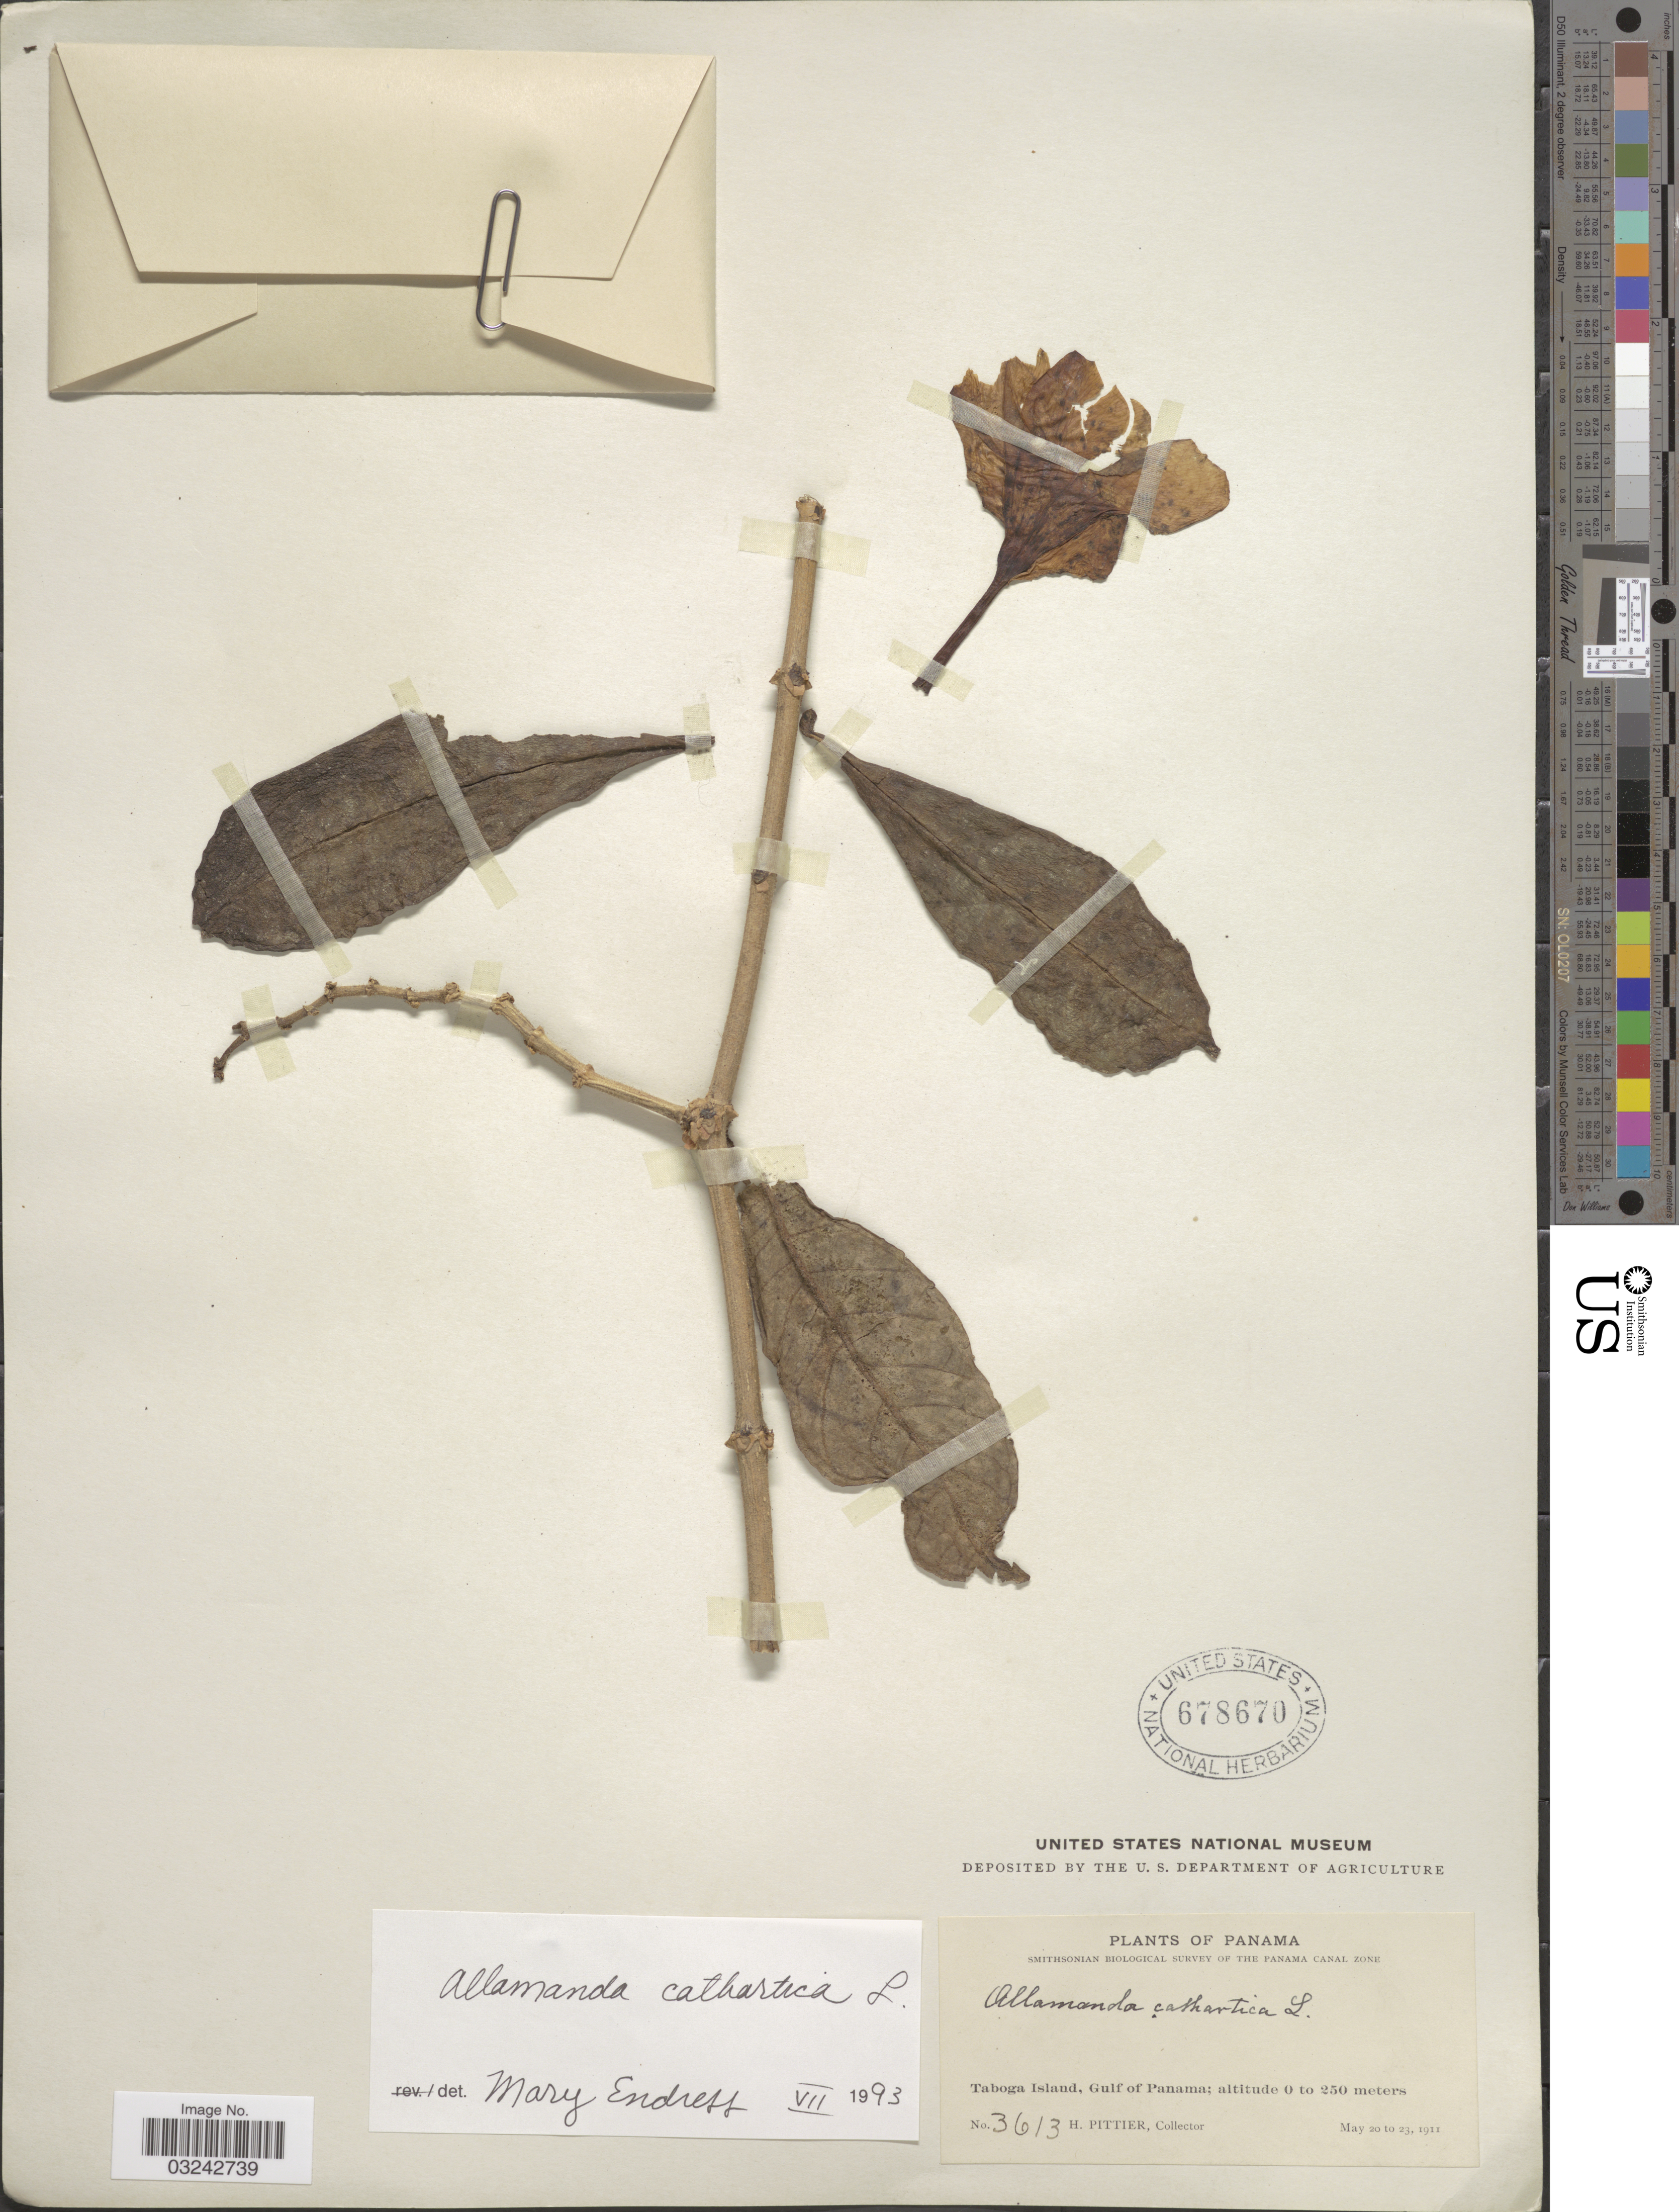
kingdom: Plantae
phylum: Tracheophyta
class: Magnoliopsida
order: Gentianales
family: Apocynaceae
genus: Allamanda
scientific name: Allamanda cathartica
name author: L.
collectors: H. F. Pittier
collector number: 3613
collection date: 1911-05-20/1911-05-23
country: Panama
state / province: Panamá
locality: Taboga Island, Gulf of Panama.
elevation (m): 0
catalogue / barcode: US 678670